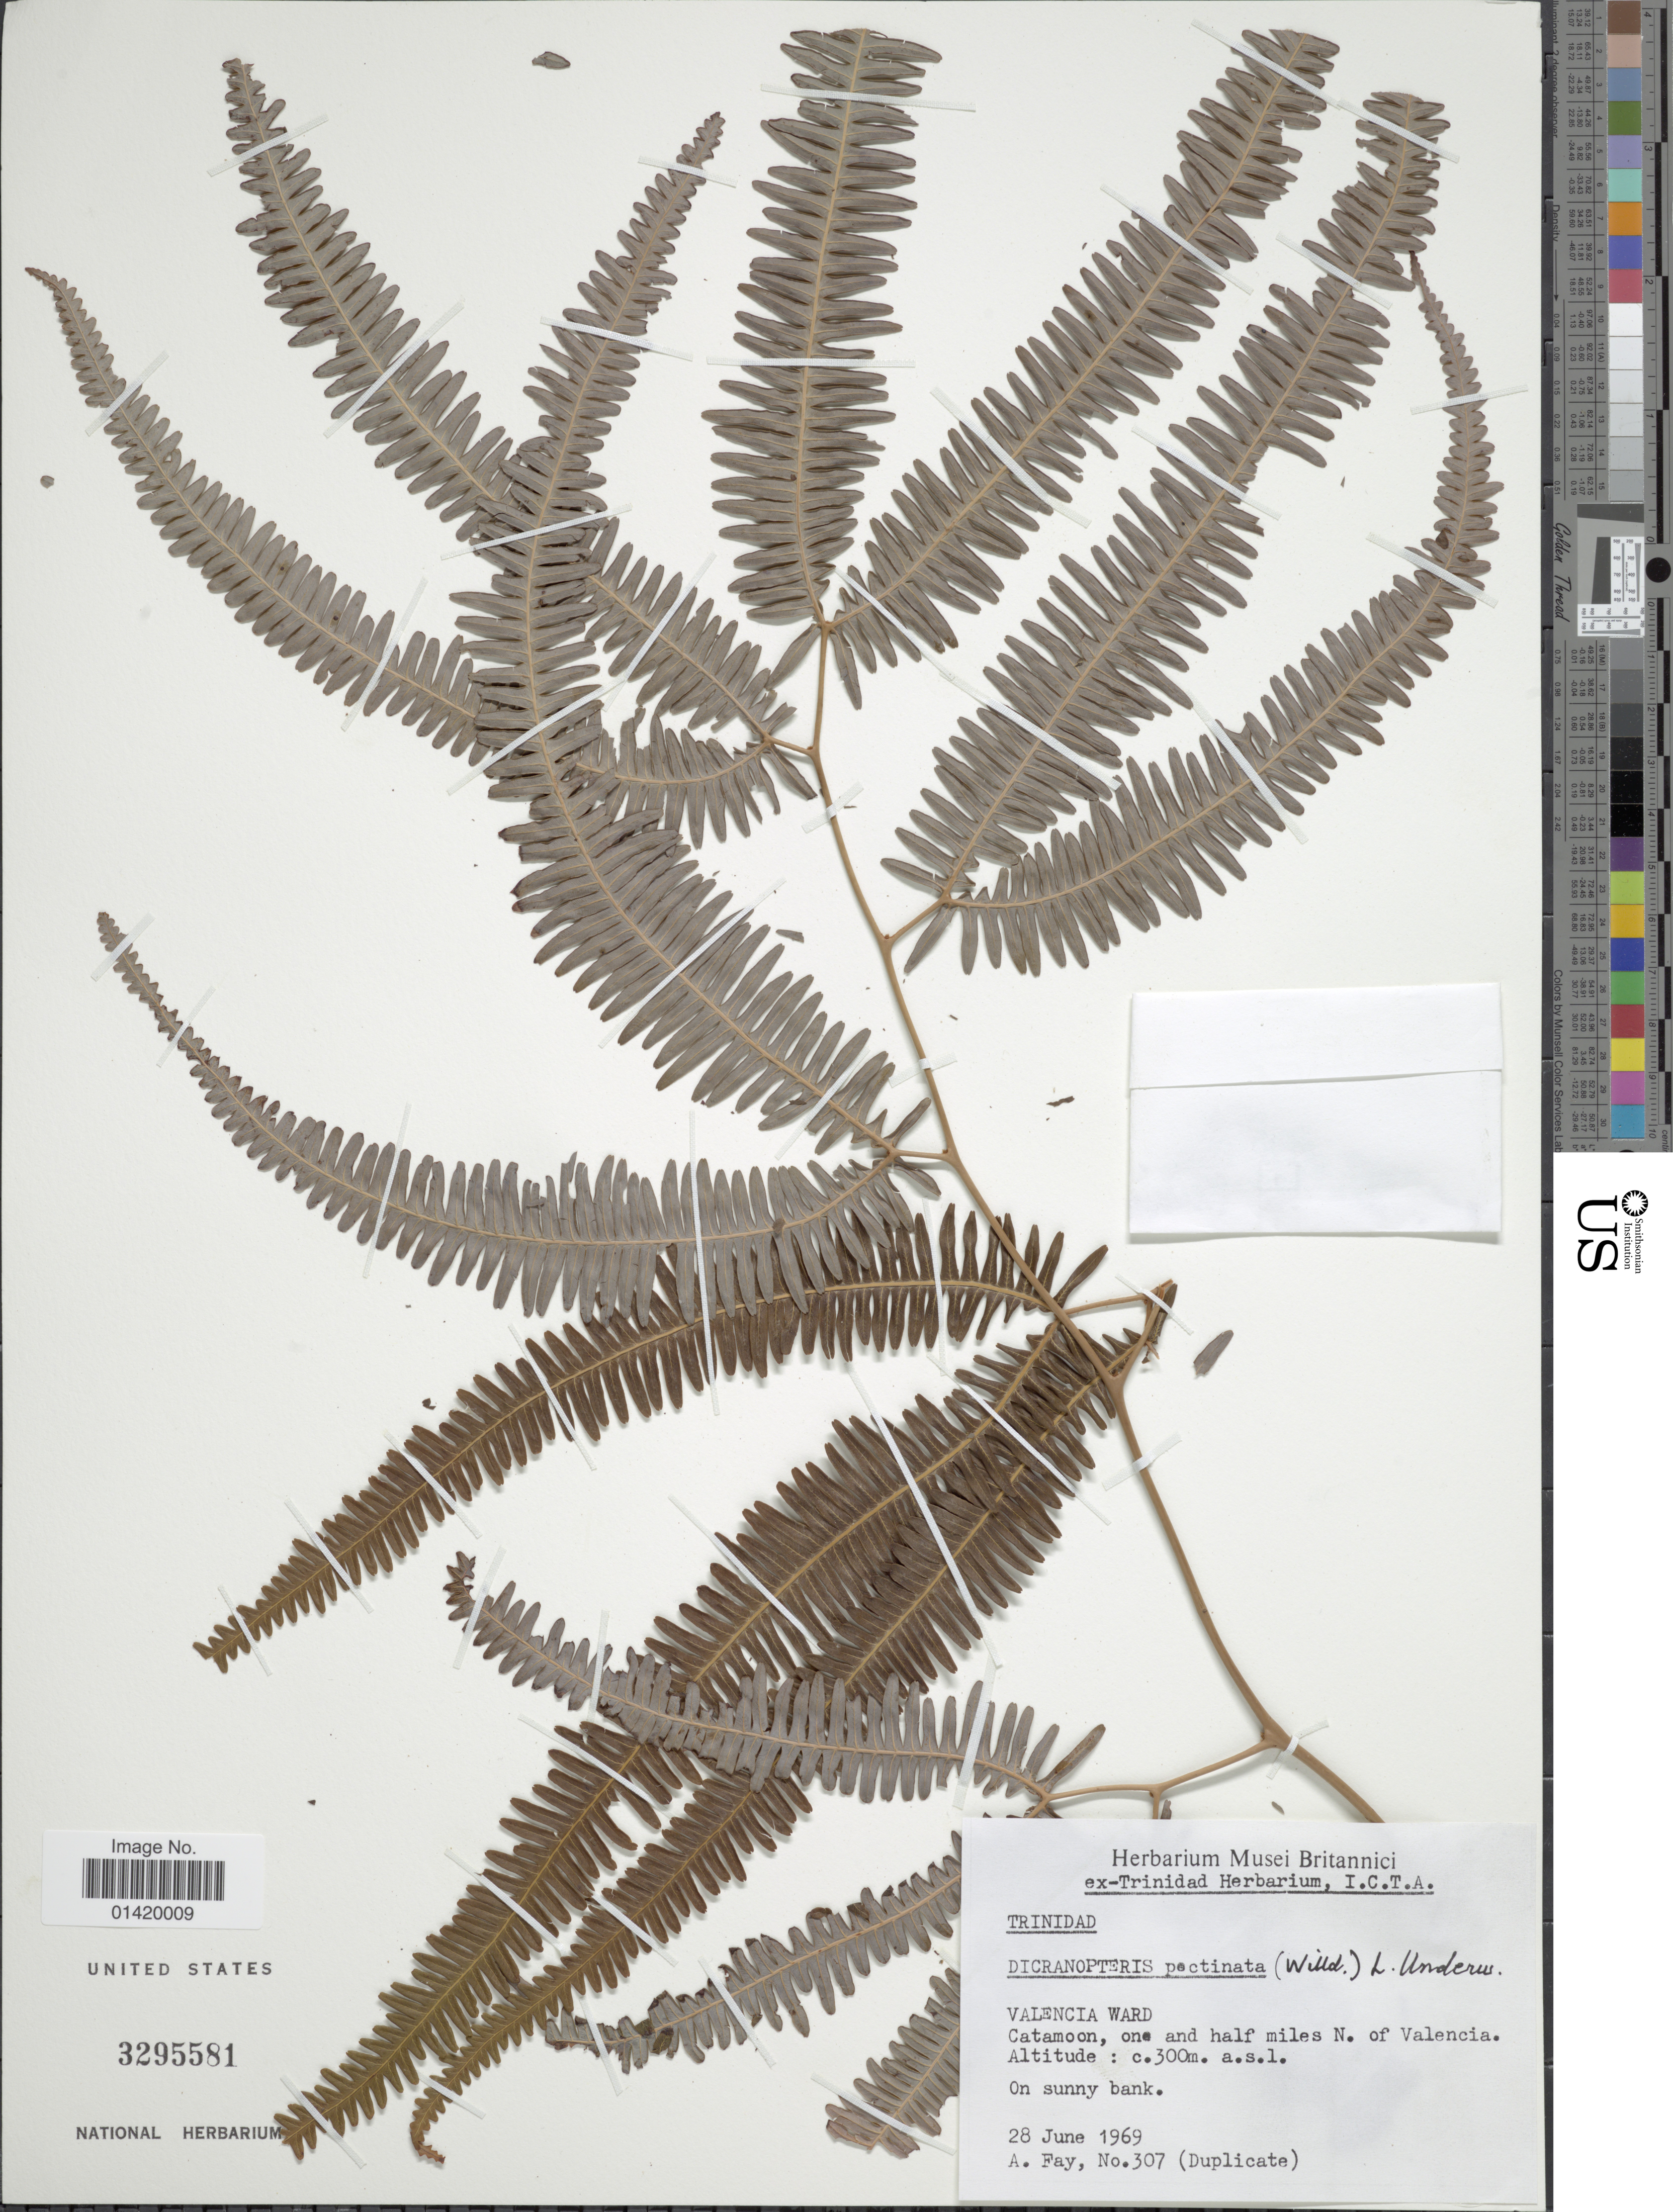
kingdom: Plantae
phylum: Tracheophyta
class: Polypodiopsida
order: Gleicheniales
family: Gleicheniaceae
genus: Gleichenella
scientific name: Gleichenella pectinata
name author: (Willd.) Ching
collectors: A. Fay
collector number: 307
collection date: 1969-06-28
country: Trinidad and Tobago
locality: Trinidad, Valencia Ward, Catamoon, one and half miles N. of Valencia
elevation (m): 300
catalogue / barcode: US 3295581